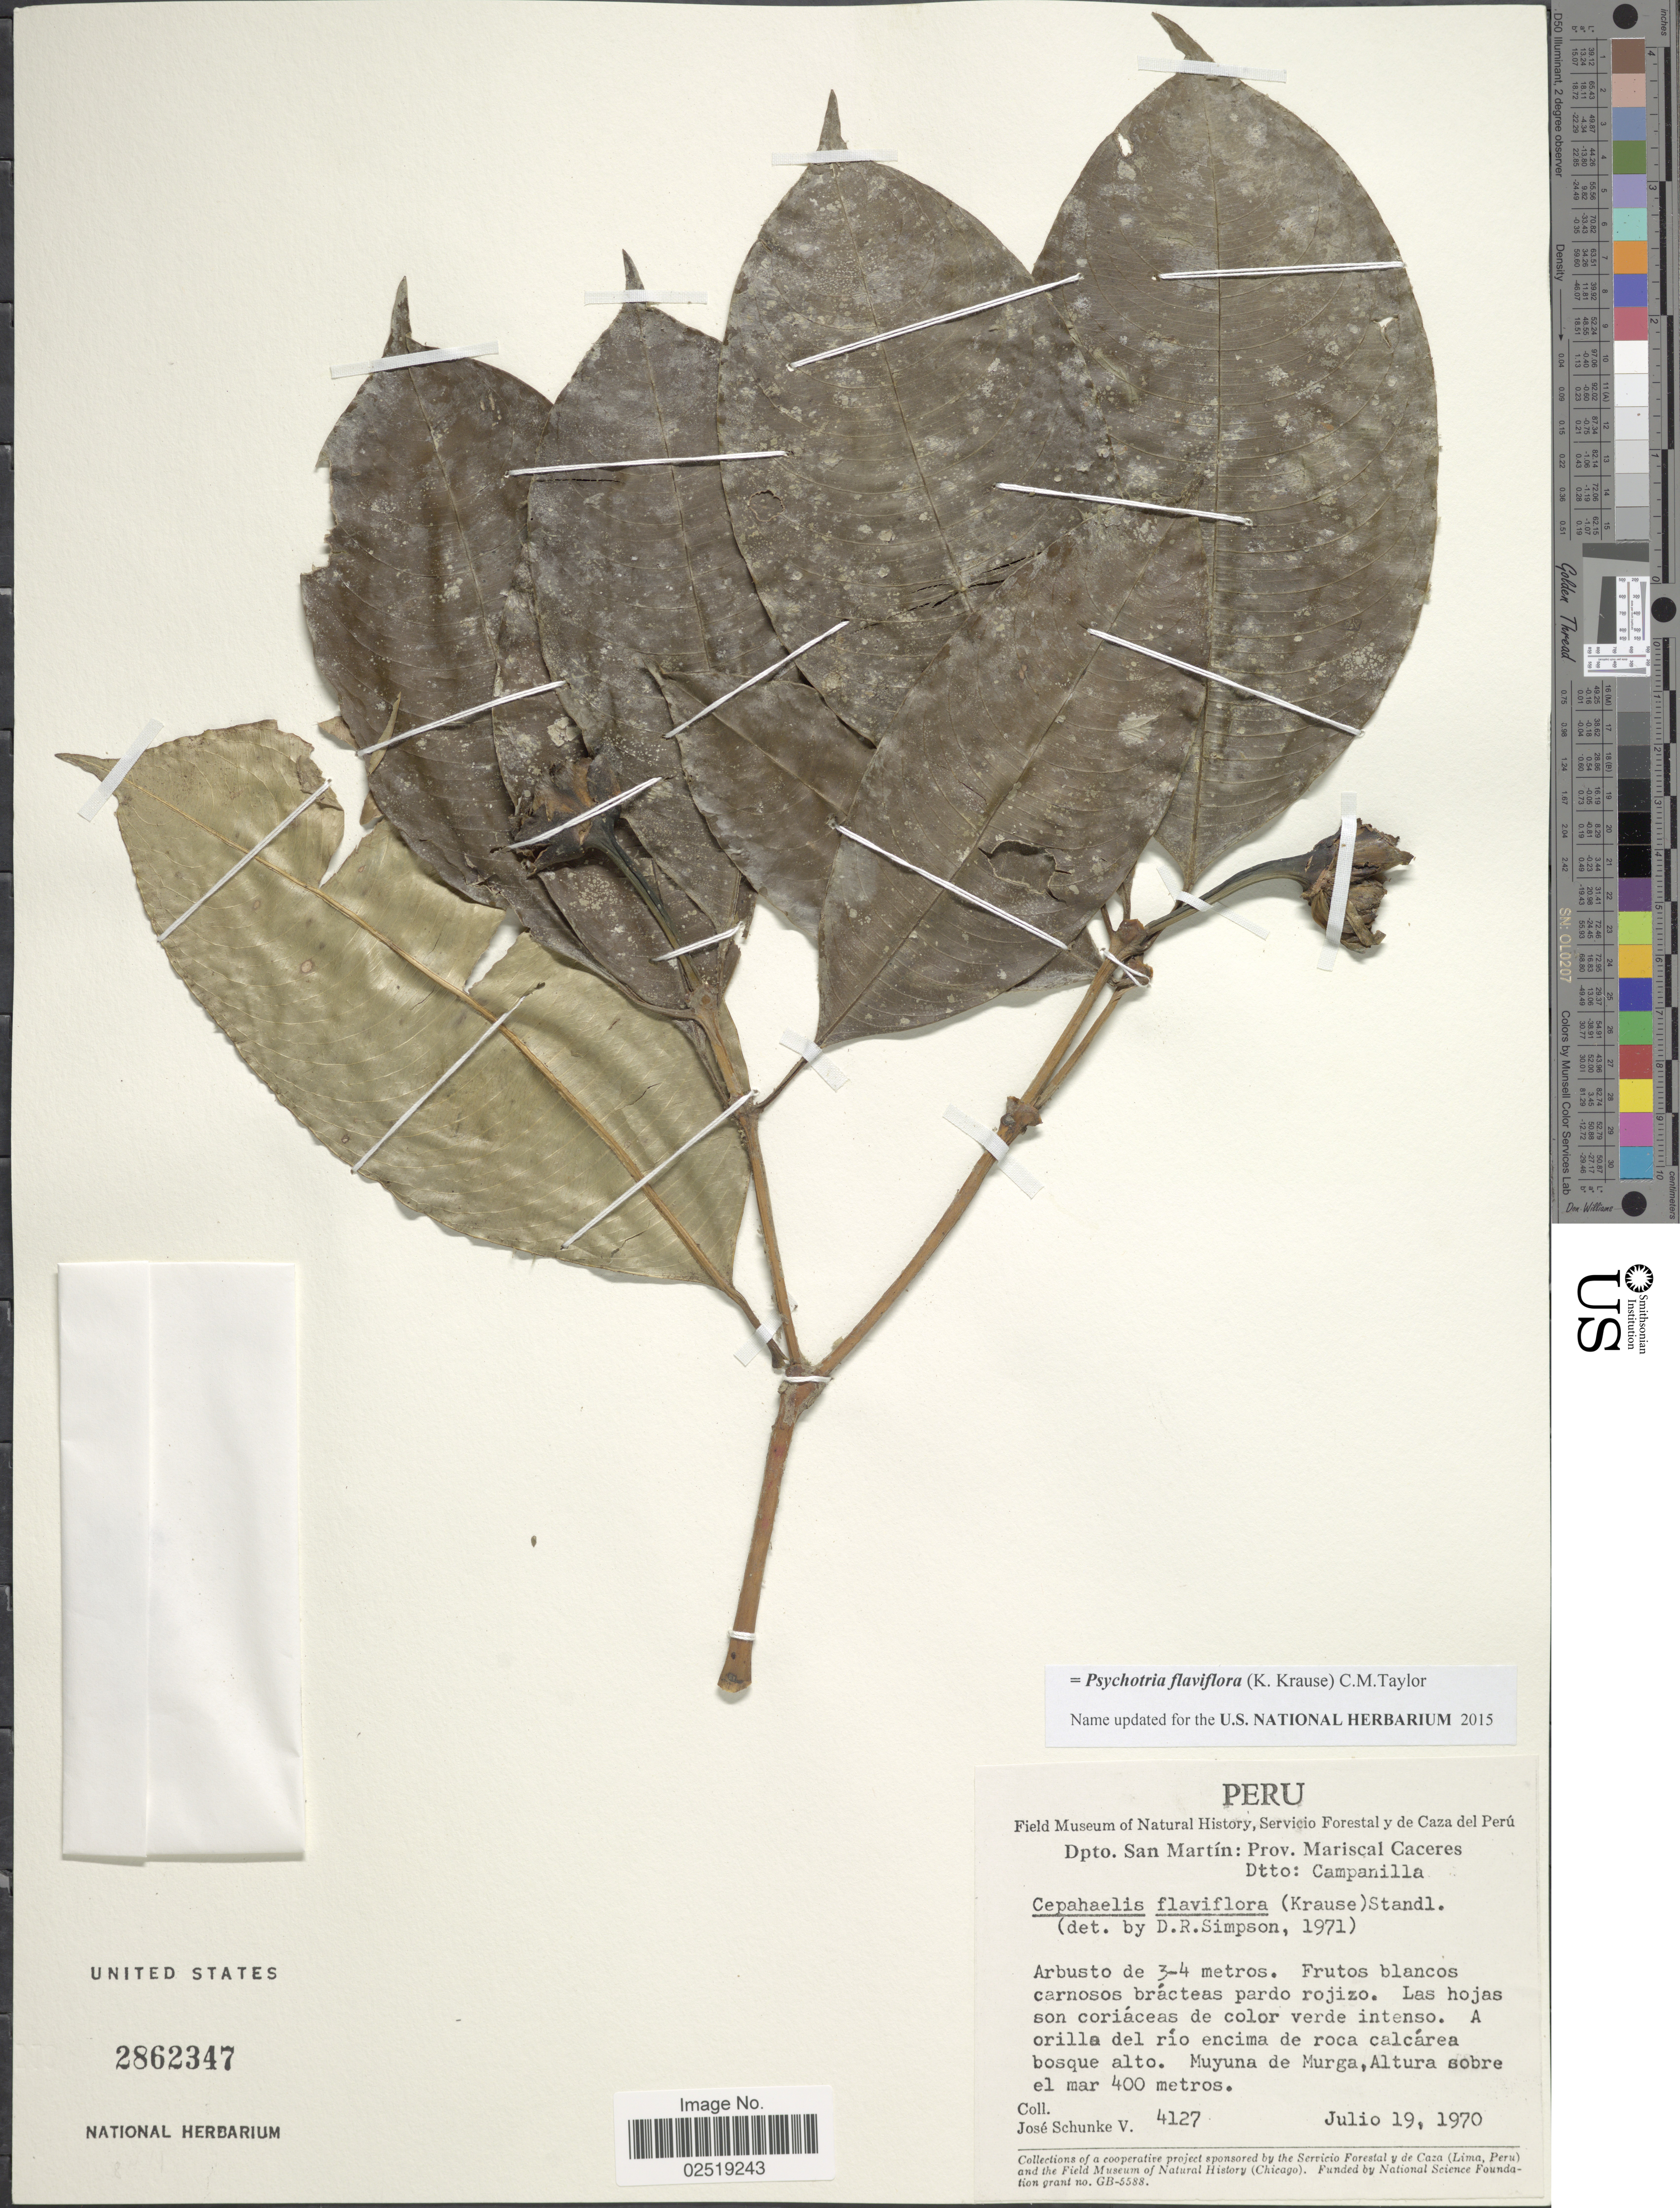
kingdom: Plantae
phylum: Tracheophyta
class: Magnoliopsida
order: Gentianales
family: Rubiaceae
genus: Psychotria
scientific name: Psychotria flaviflora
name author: (K. Krause) C.M. Taylor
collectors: J. Schunke Vigo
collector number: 4127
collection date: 1970-07-19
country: Peru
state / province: San Martín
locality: Prov. Mariscal Caceres. Dtto: Campanilla. A orilla del rio encima de roca calcarea bosque alto. Muyuna de Murga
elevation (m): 400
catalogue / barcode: US 2862347